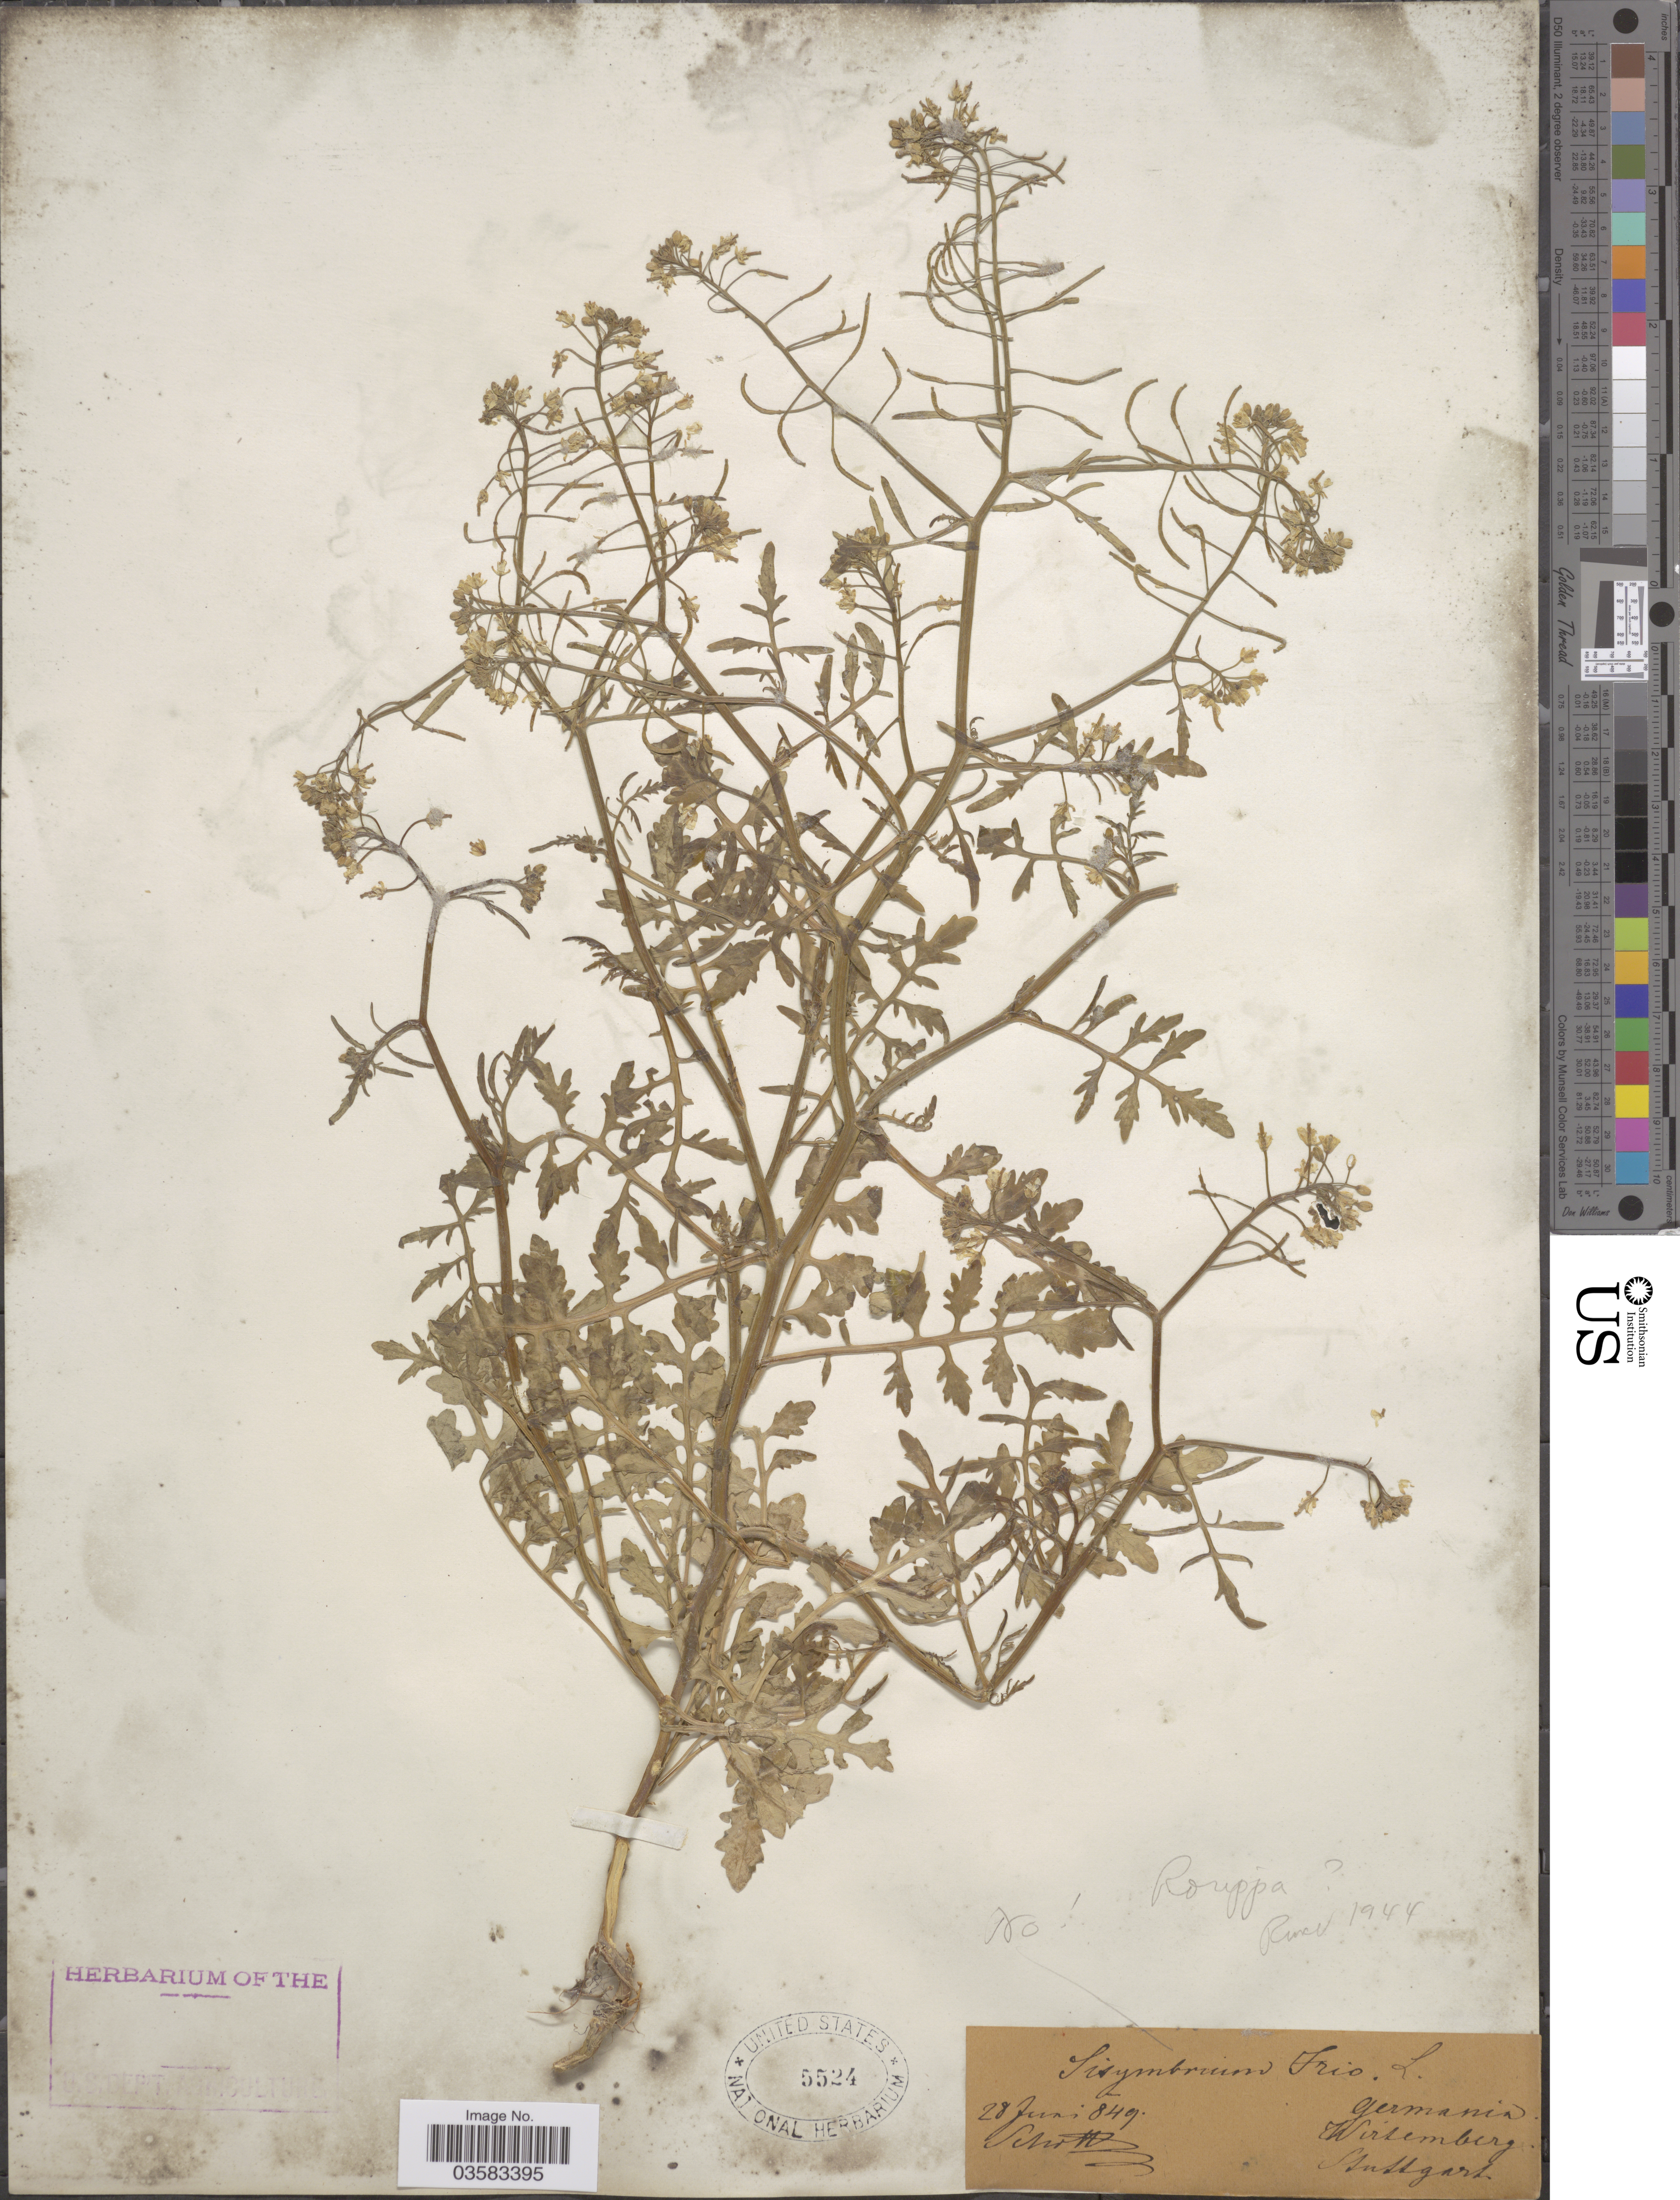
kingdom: Plantae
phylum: Tracheophyta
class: Magnoliopsida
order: Brassicales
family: Brassicaceae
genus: Sisymbrium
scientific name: Sisymbrium irio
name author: L.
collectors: Schott, --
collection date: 1849-06-28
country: Germany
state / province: Baden-Württemberg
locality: Wirtemberg, Stuttgart.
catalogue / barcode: US 5524